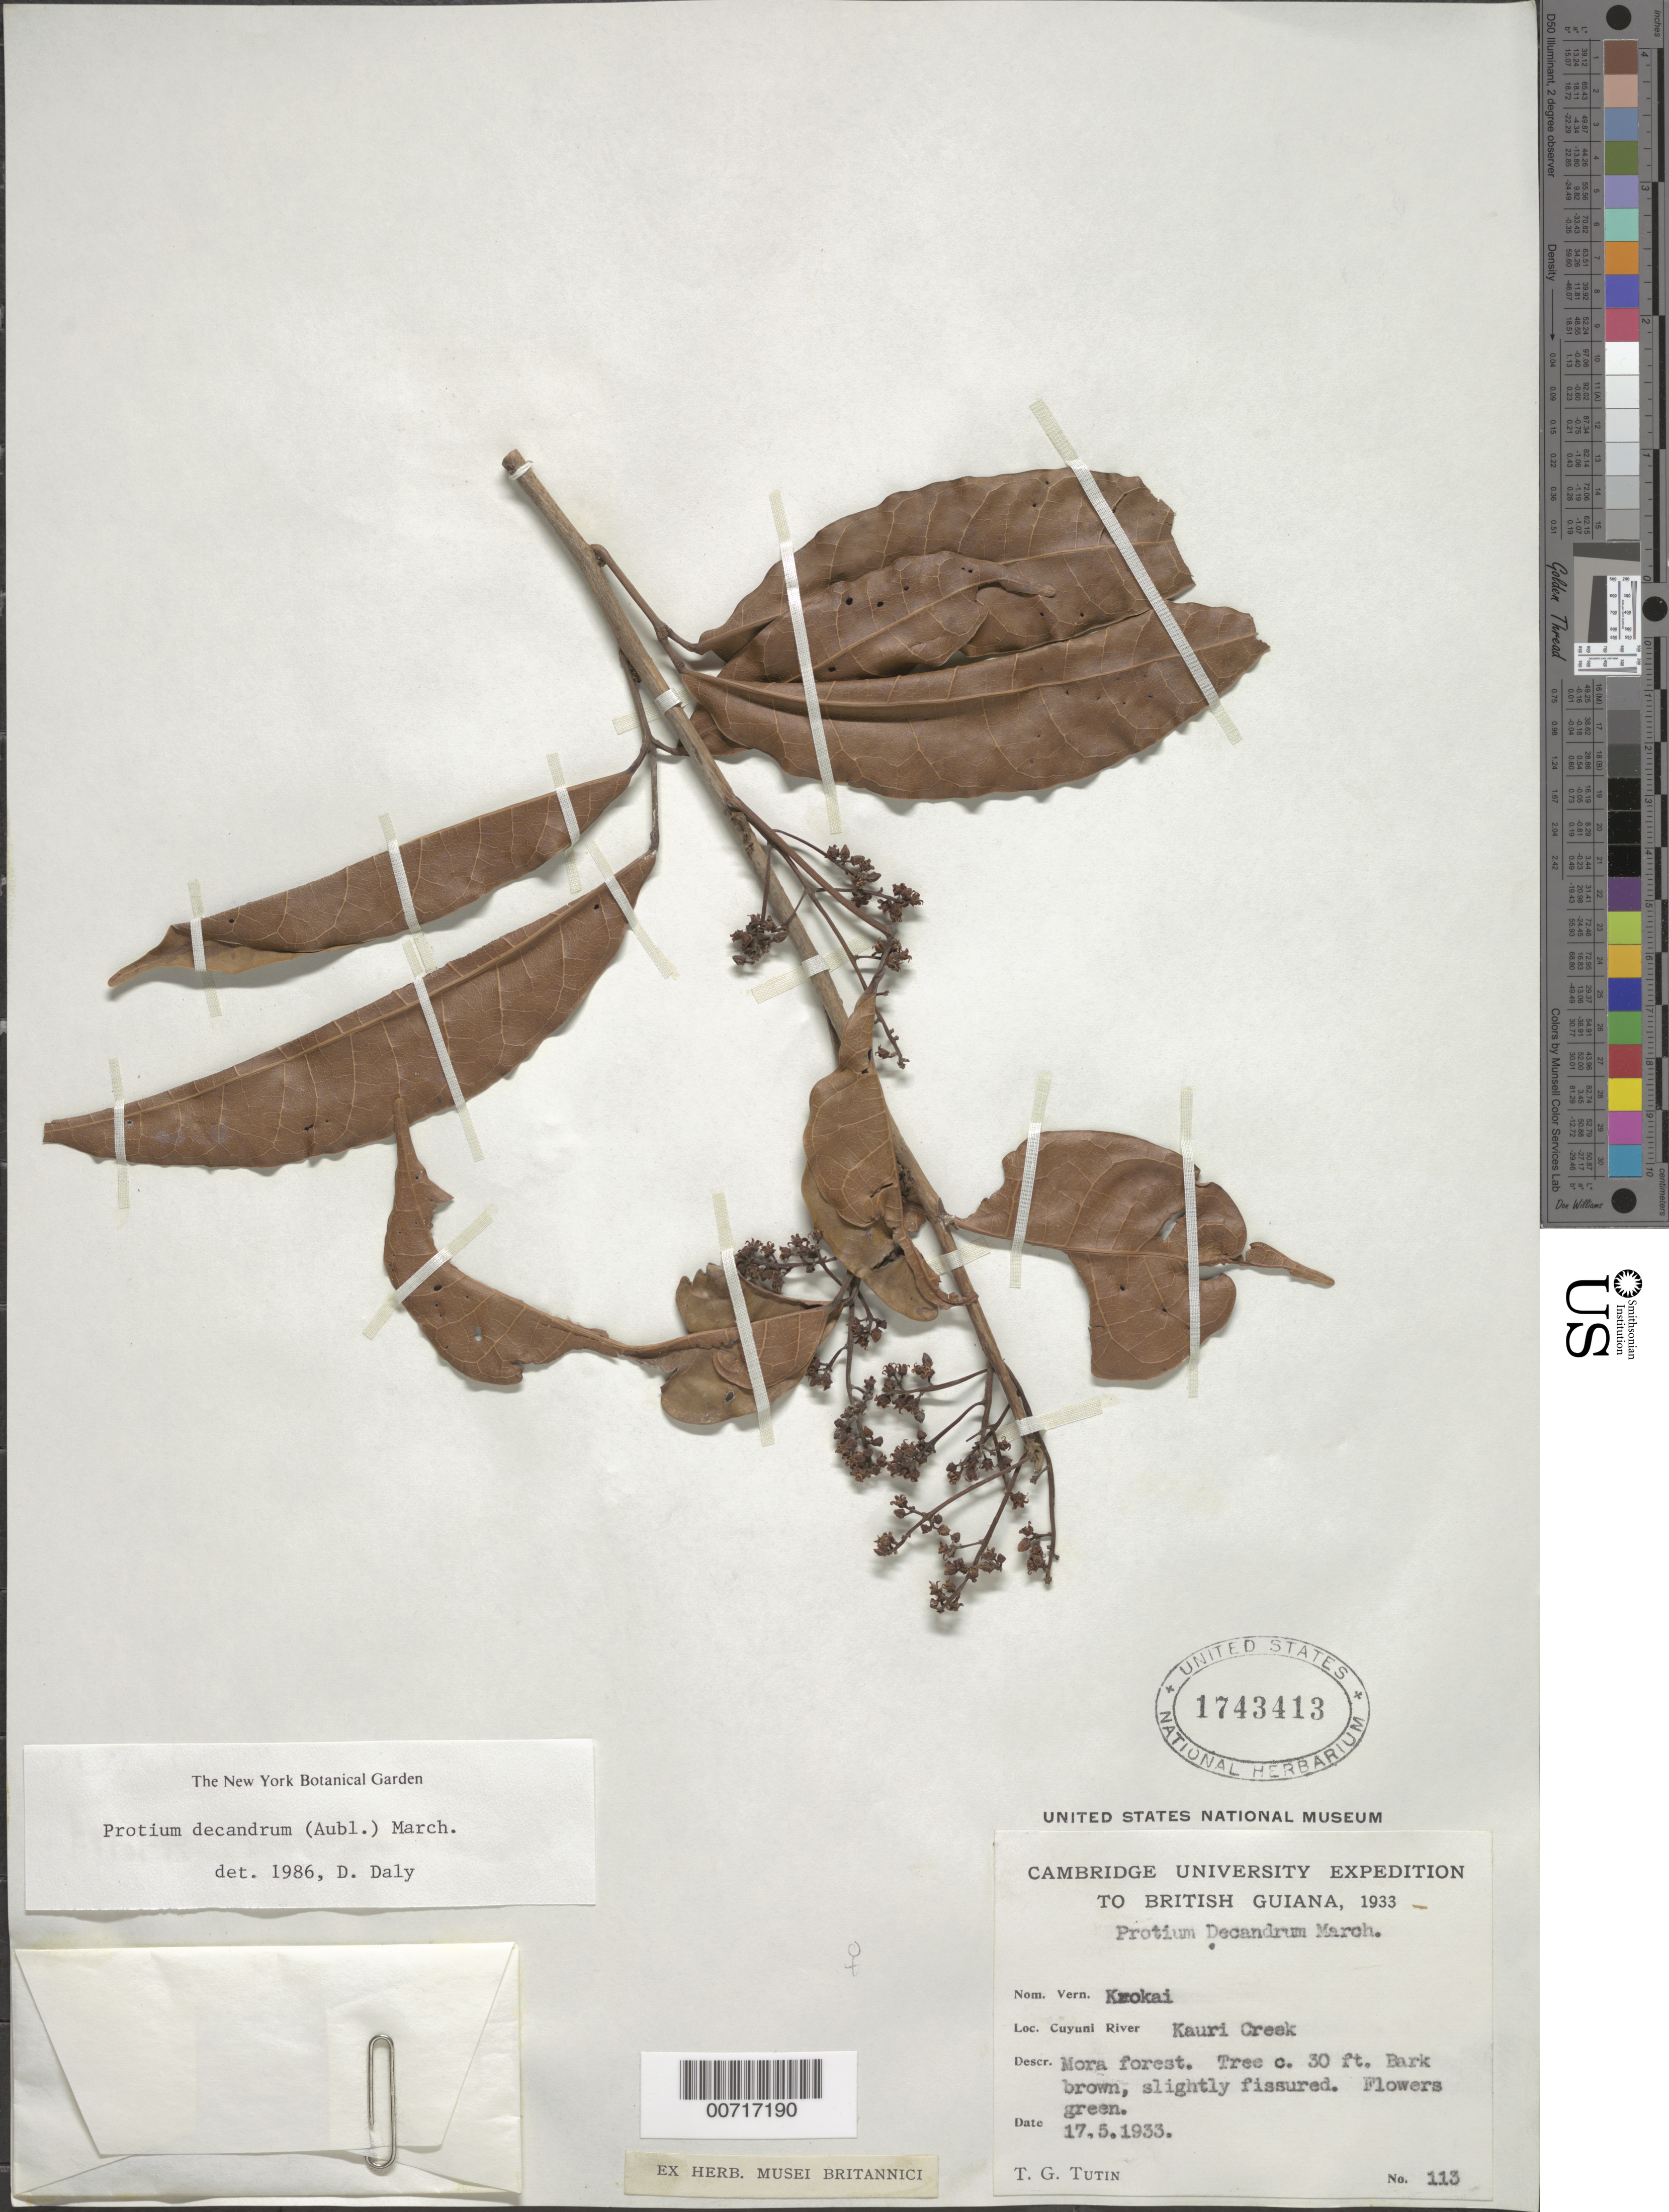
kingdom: Plantae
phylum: Tracheophyta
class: Magnoliopsida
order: Sapindales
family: Burseraceae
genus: Protium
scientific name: Protium decandrum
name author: (Aubl.) Marchand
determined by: Daly, D. C.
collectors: T. G. Tutin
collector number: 113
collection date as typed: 17-May-33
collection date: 1933-05-17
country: Guyana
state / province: Cuyuni-Mazaruni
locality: Mazaruni Station, Karau Creek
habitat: Mora forest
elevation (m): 30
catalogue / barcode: US 1743413